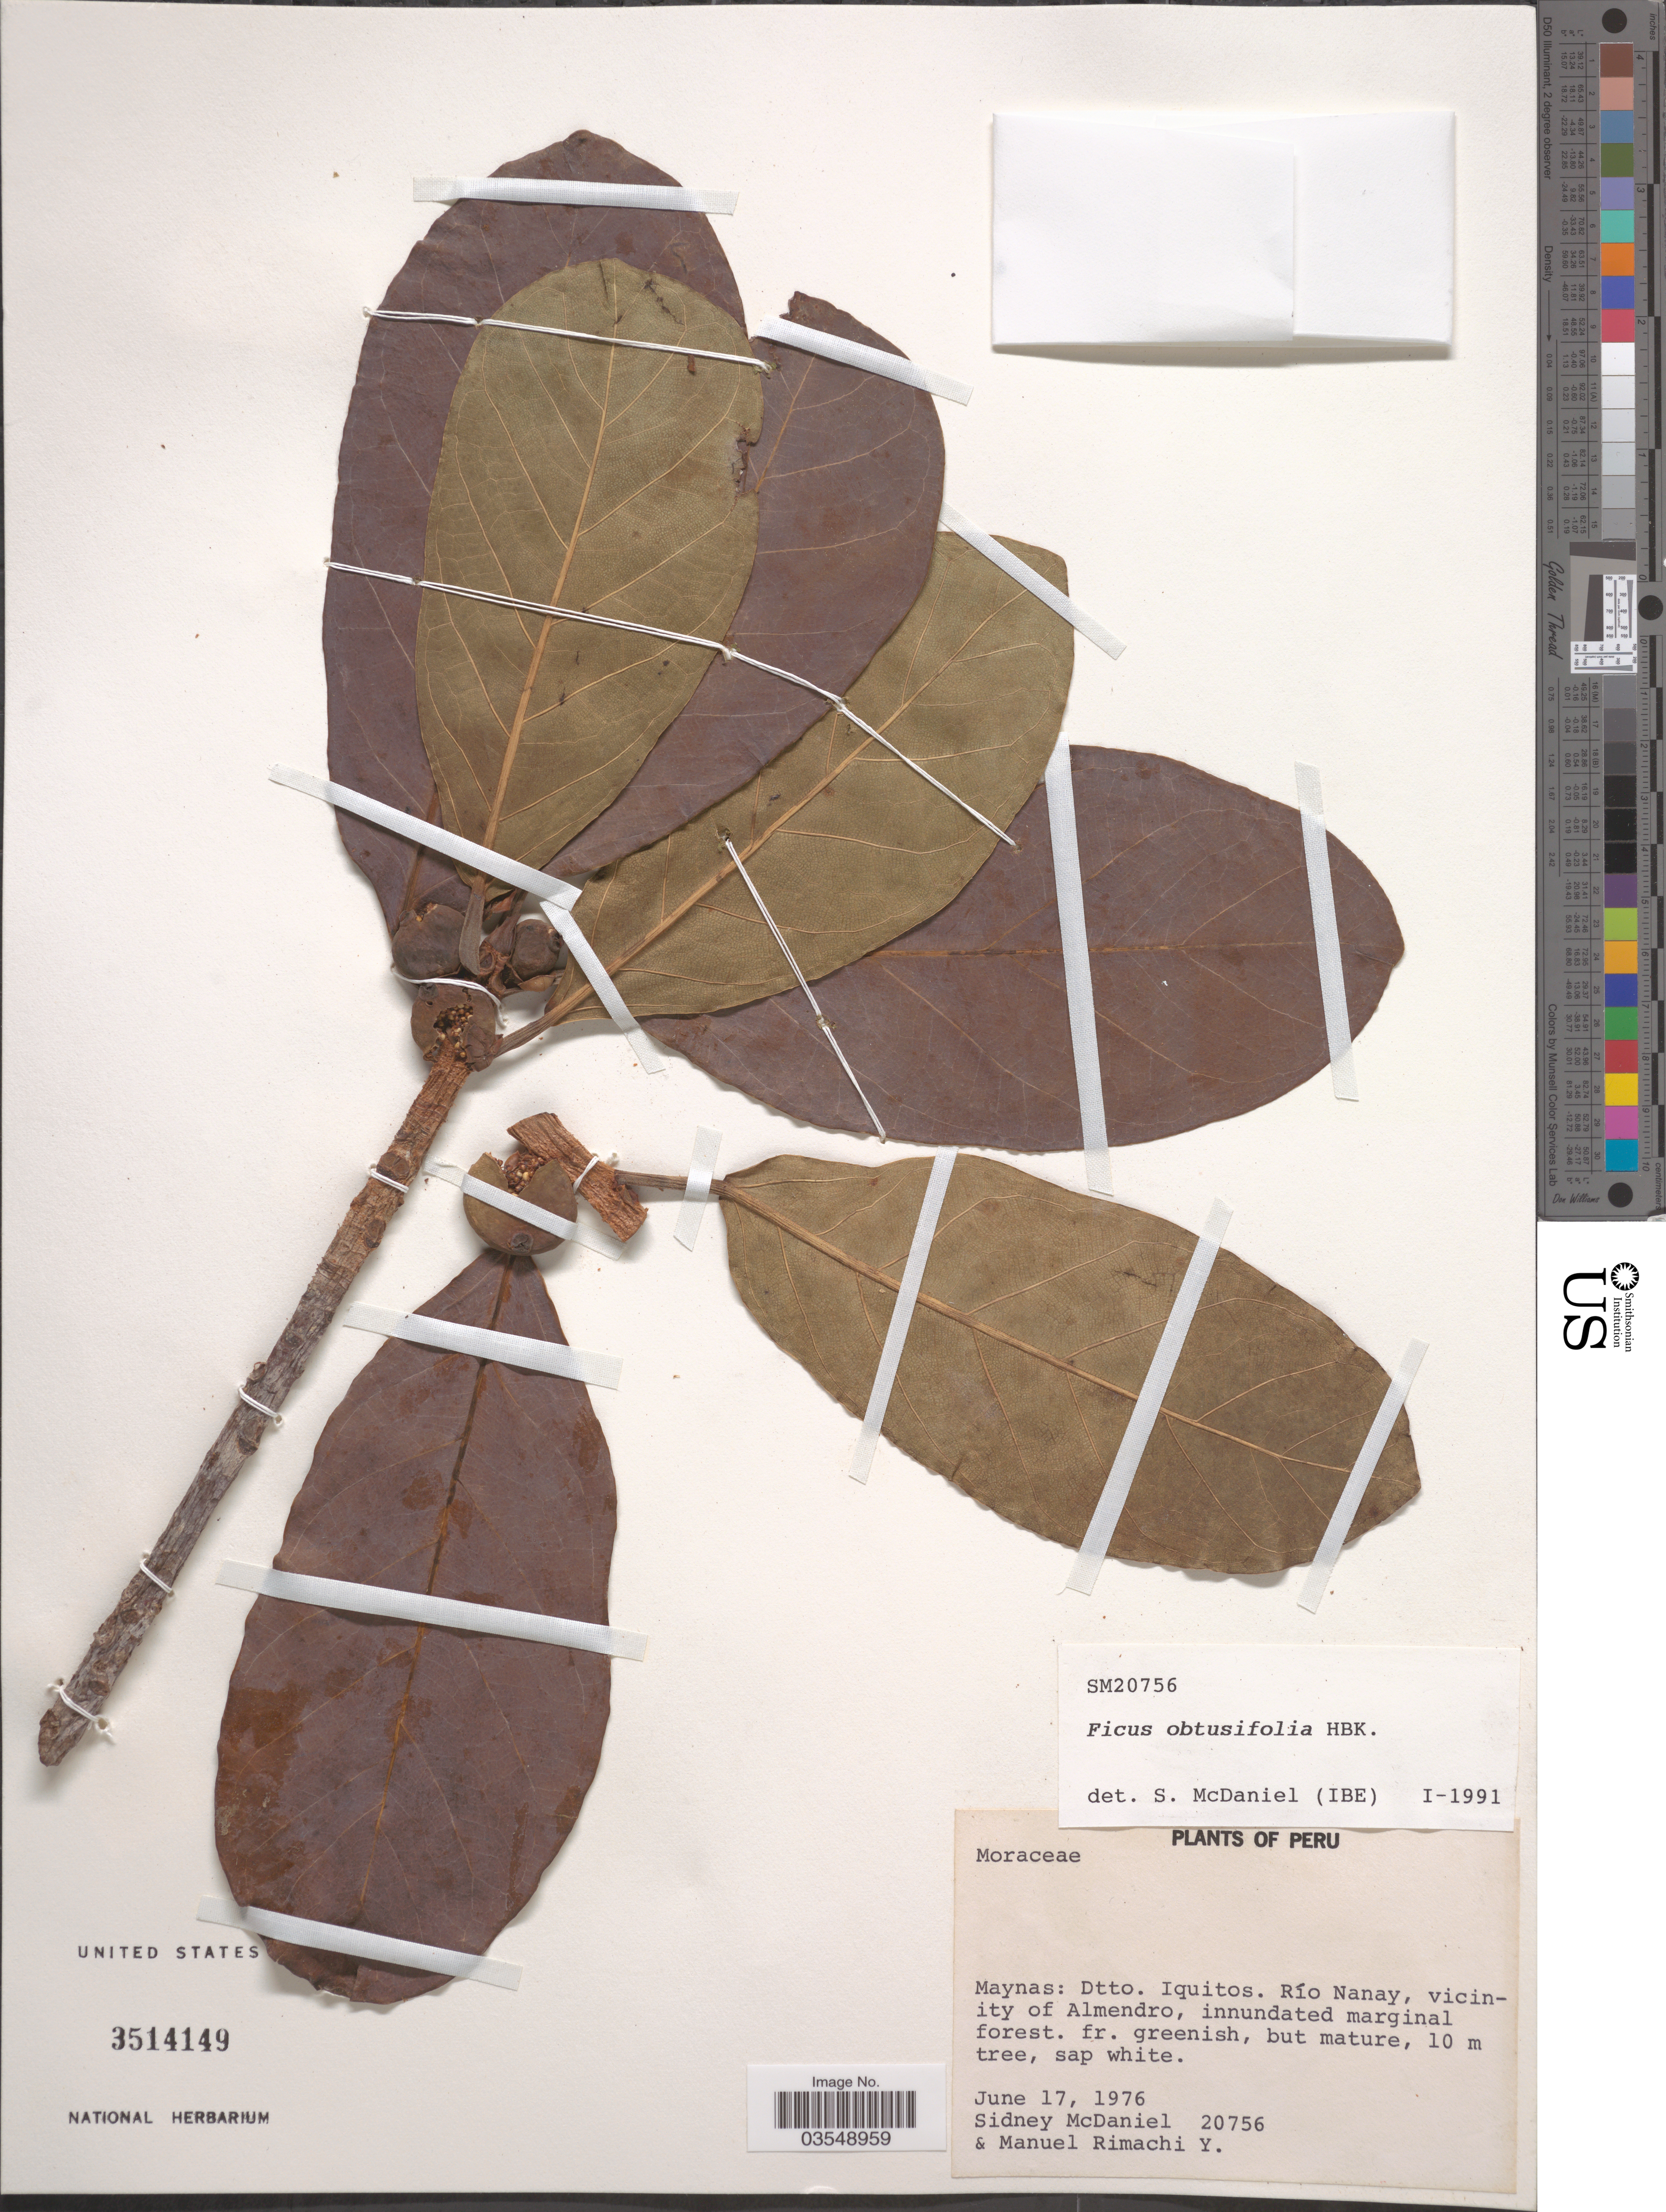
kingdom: Plantae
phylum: Tracheophyta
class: Magnoliopsida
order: Rosales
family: Moraceae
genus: Ficus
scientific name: Ficus obtusifolia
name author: Kunth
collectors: S. McDaniel & M. Rimachi Y.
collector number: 20756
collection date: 1976-06-17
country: Peru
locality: Maynas: Dtto. Iquitos. Río Nanay, vicinity of Almendro.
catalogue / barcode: US 3514149